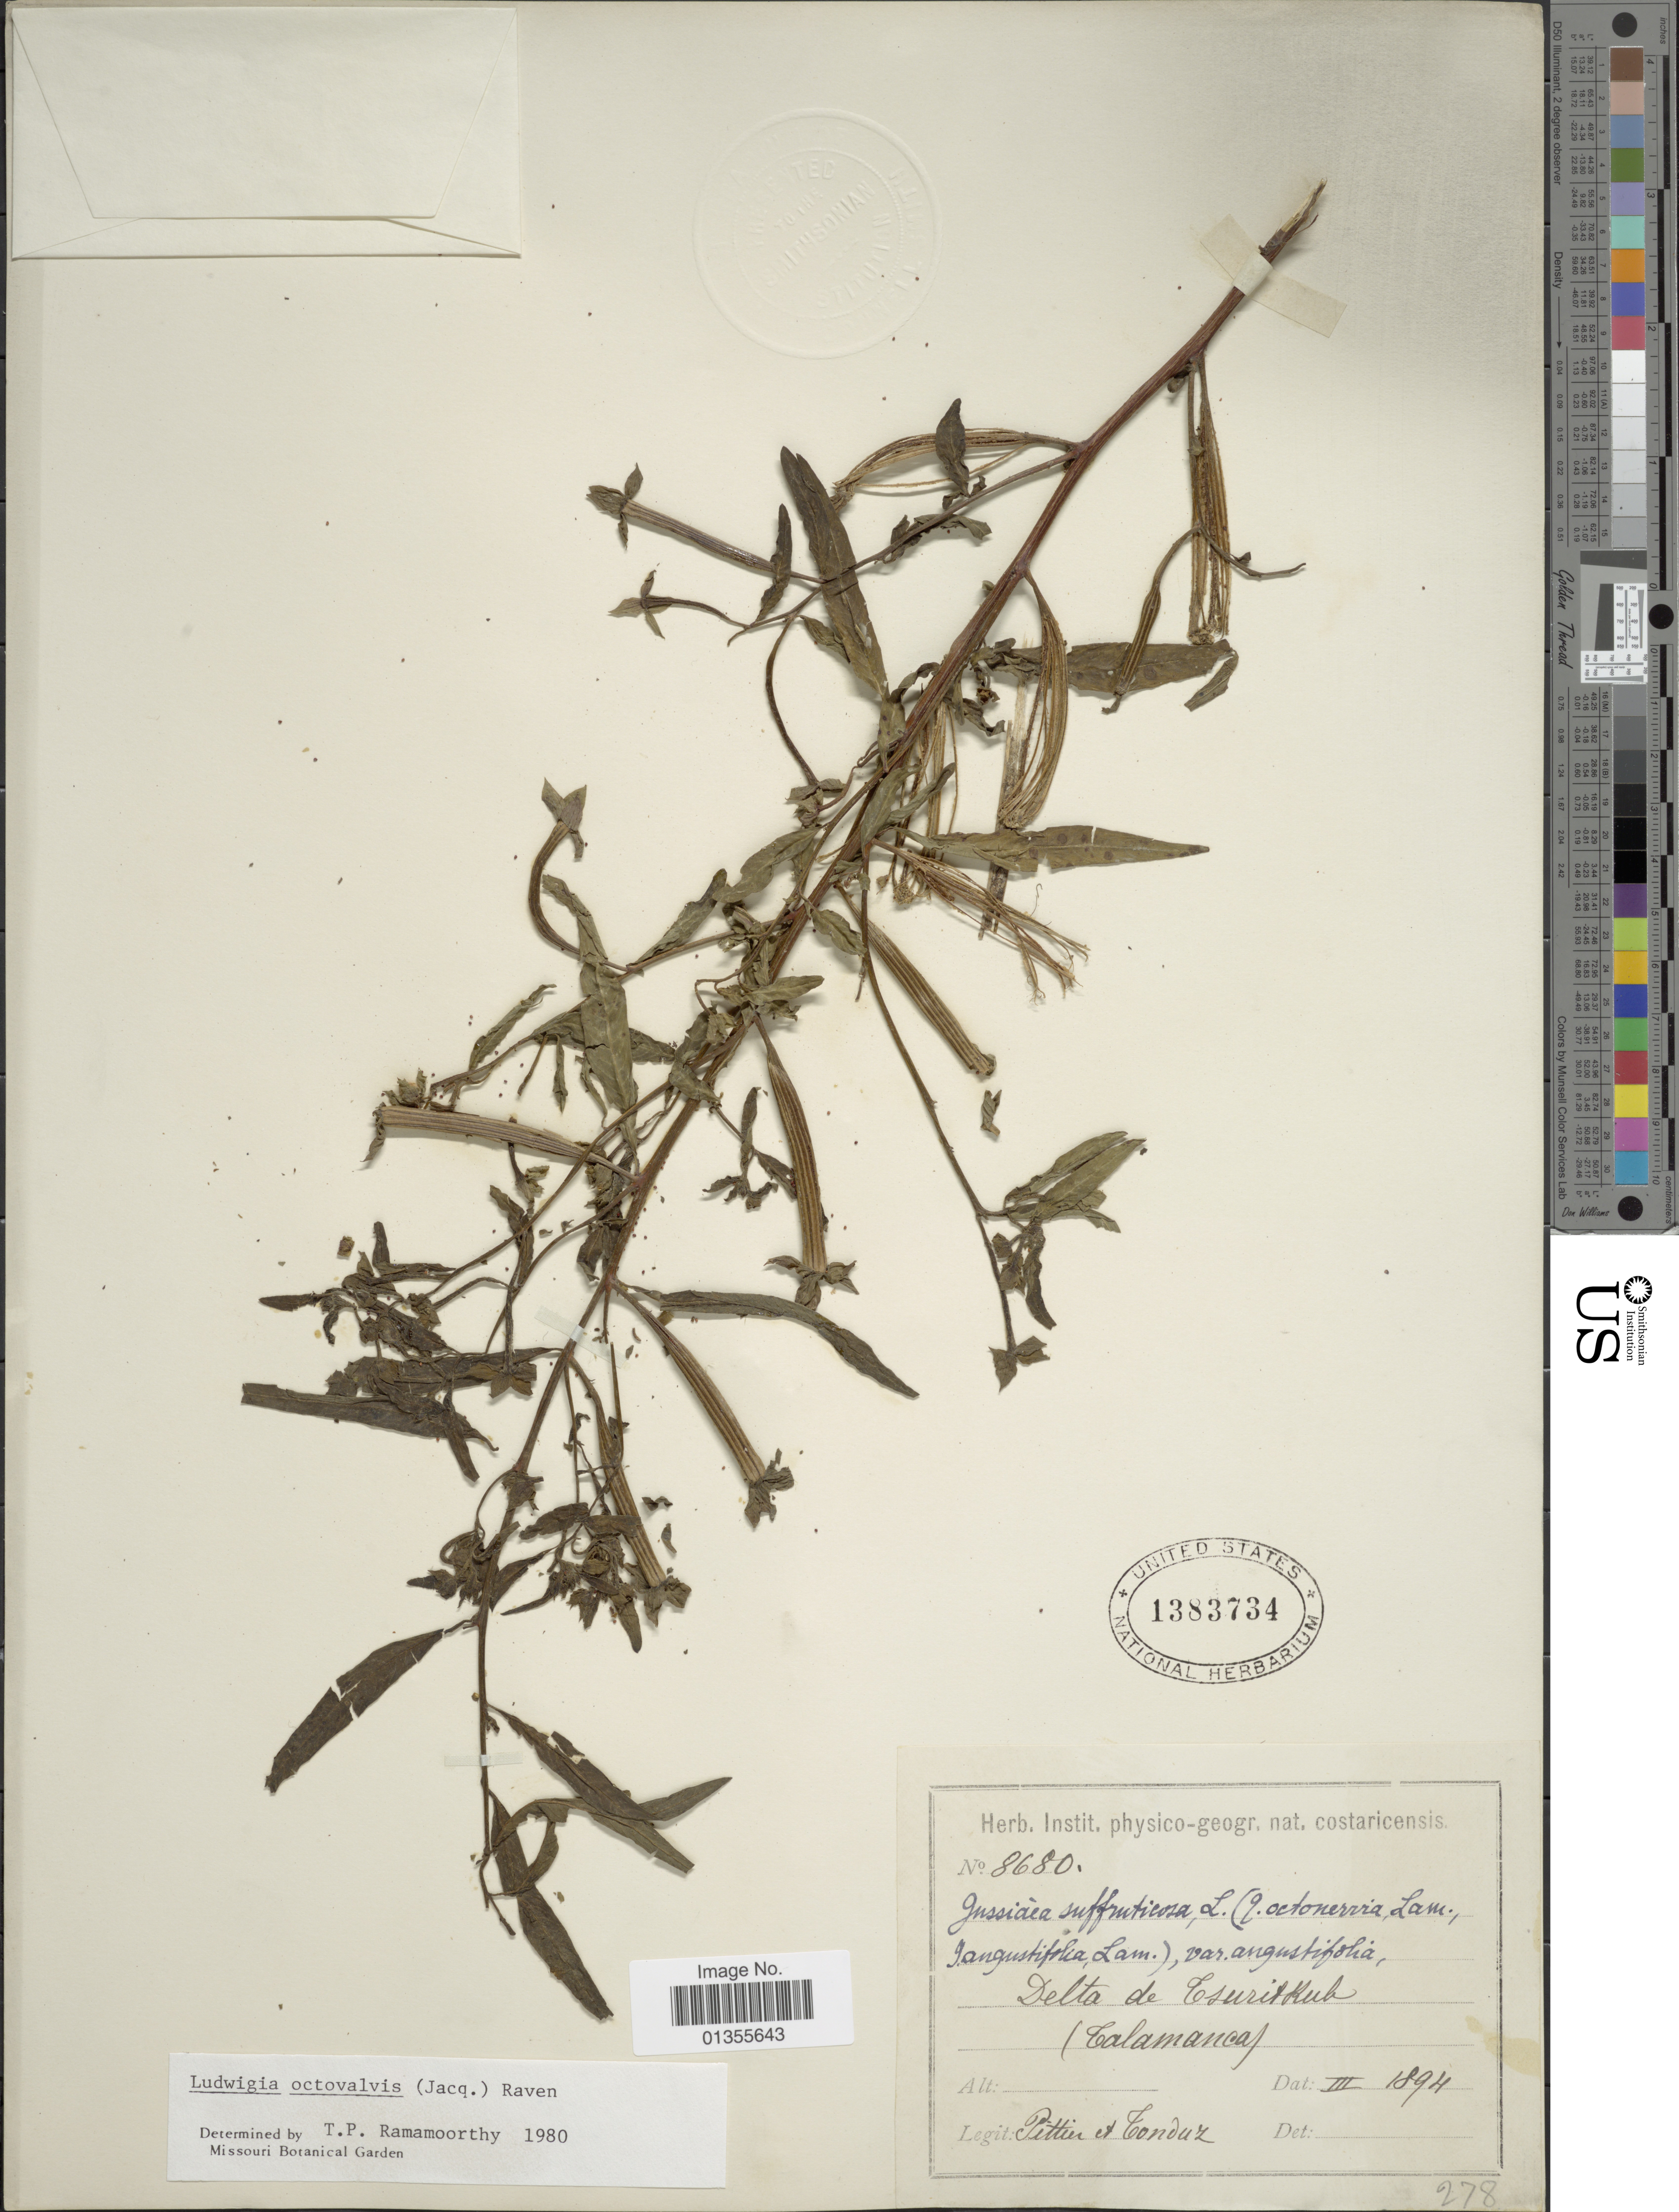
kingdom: Plantae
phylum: Tracheophyta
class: Magnoliopsida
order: Myrtales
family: Onagraceae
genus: Ludwigia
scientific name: Ludwigia octovalvis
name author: (Jacq.) P.H. Raven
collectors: Pittier, -- & A. Tonduz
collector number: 8680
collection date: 1894-03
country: Costa Rica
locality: Delta de Tsuritkub (Talamanca)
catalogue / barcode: US 1383734